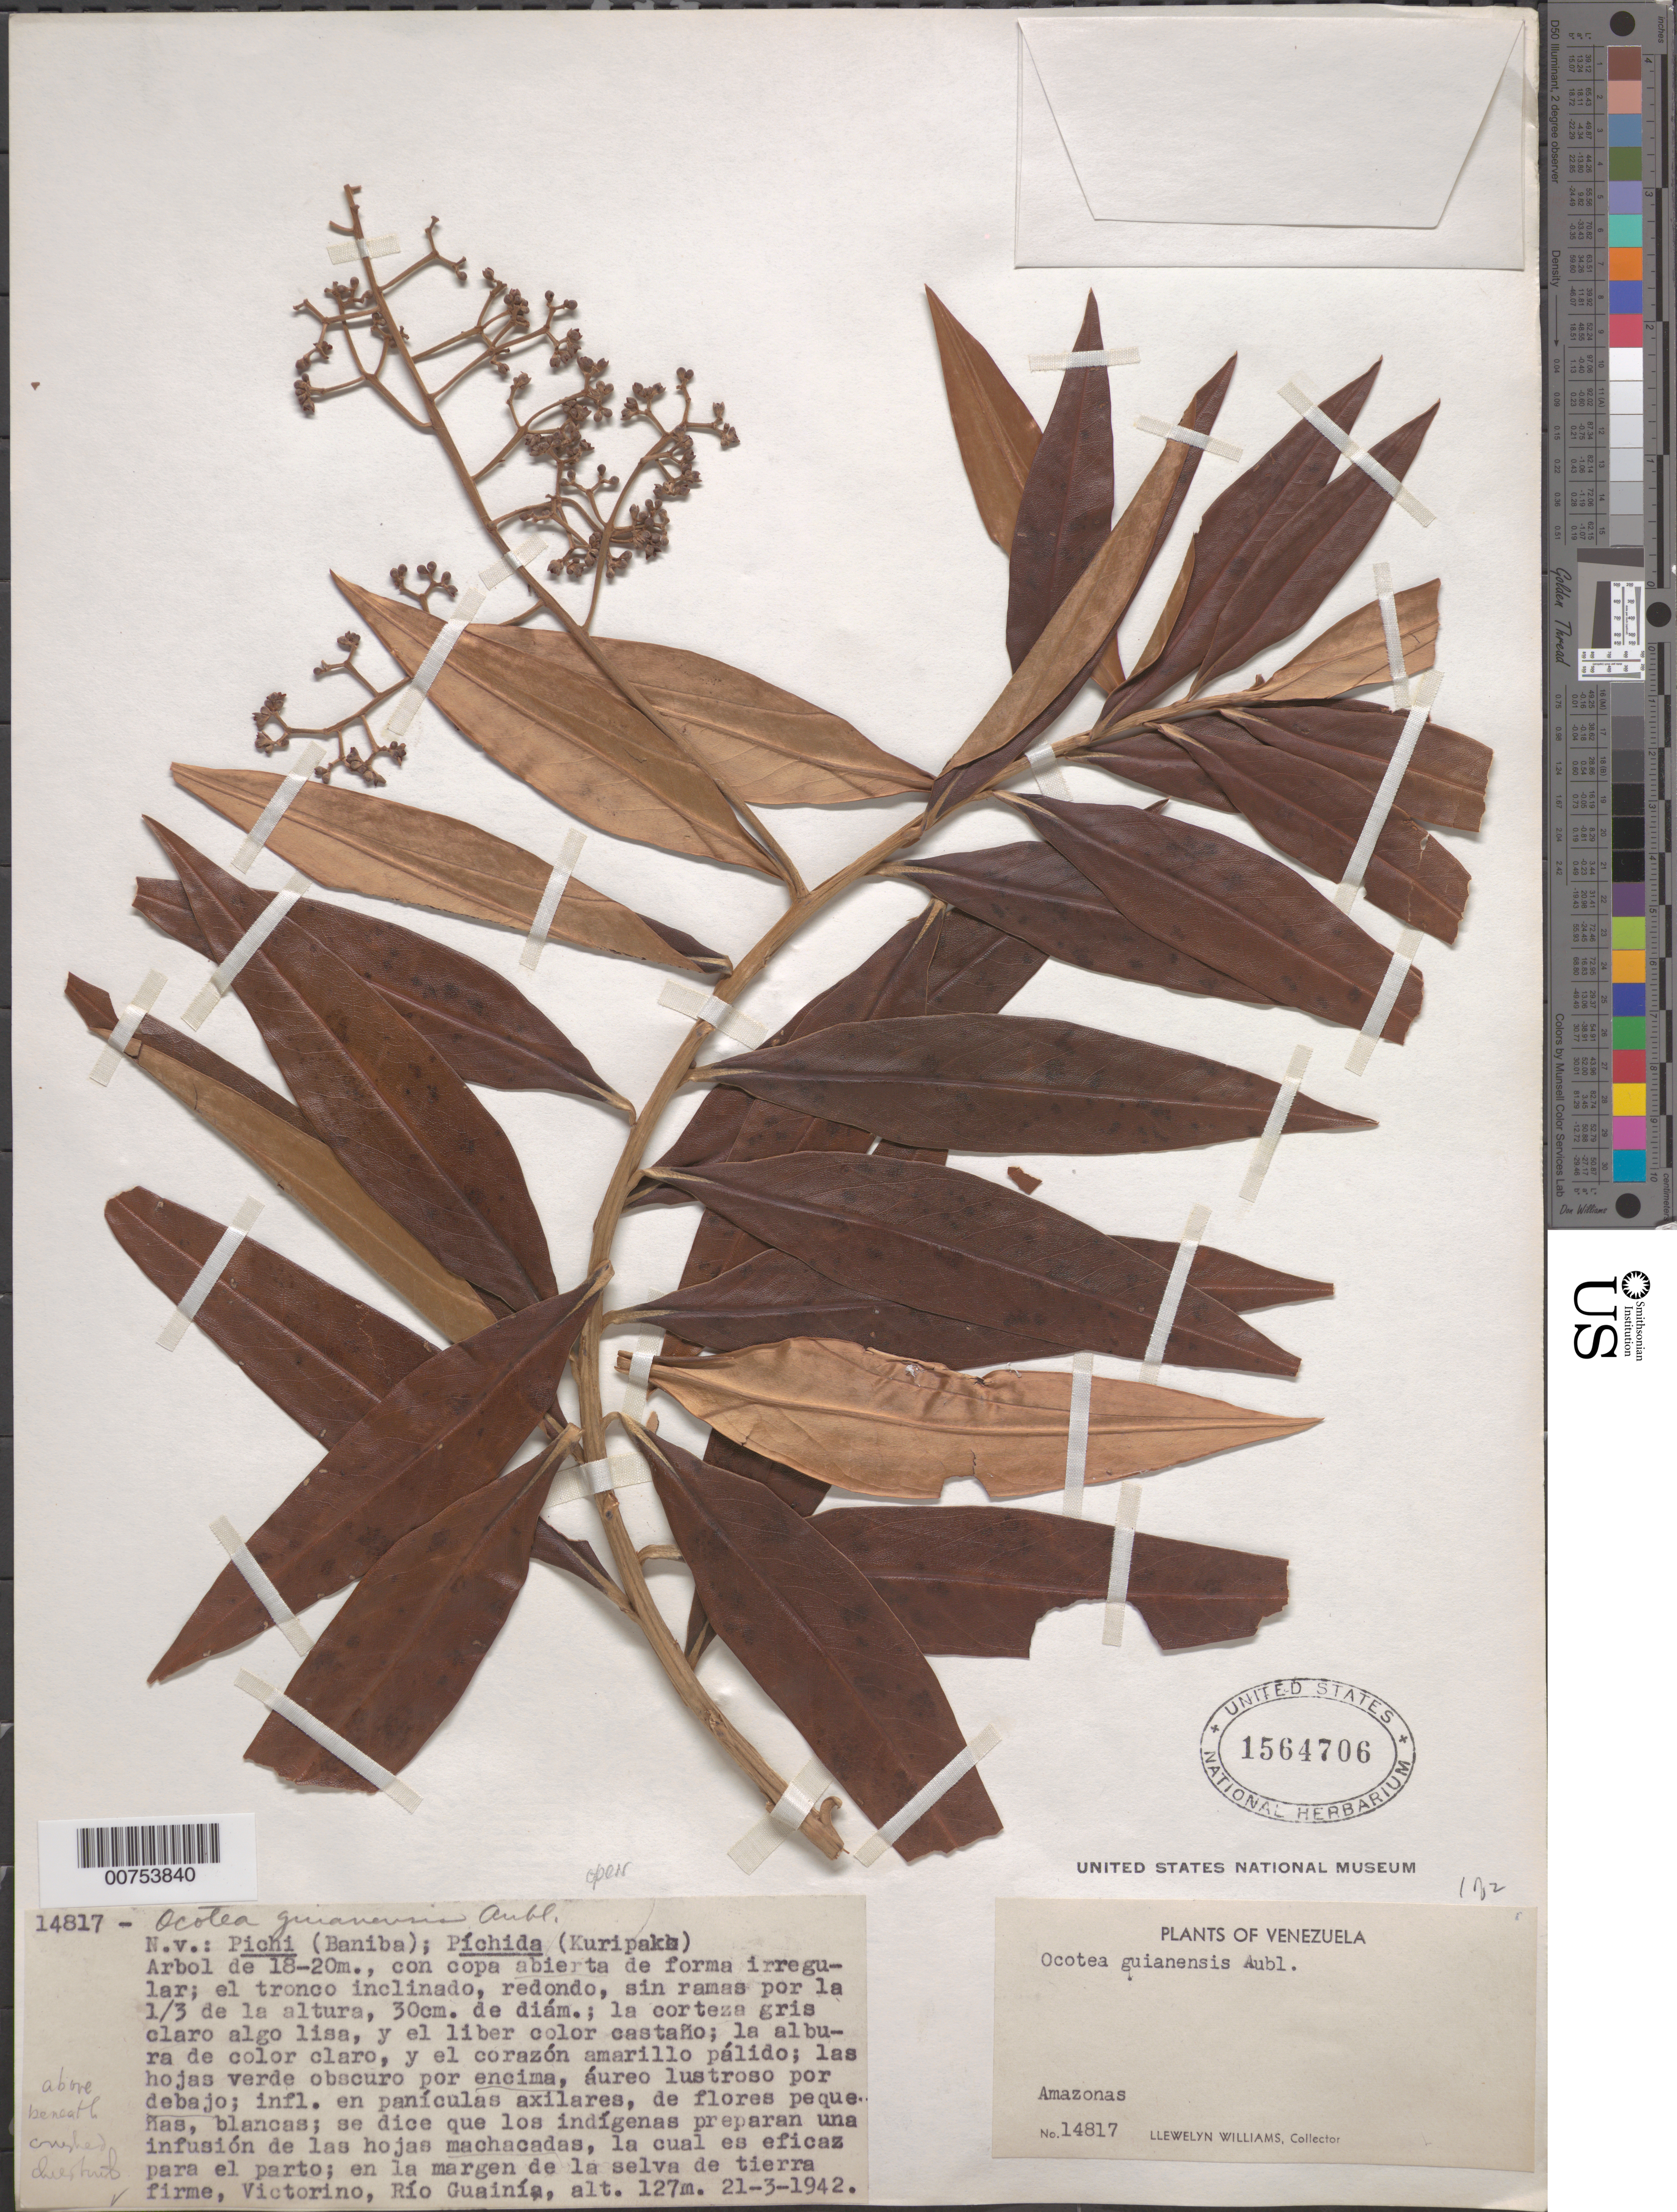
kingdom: Plantae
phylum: Tracheophyta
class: Magnoliopsida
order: Laurales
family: Lauraceae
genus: Ocotea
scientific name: Ocotea guianensis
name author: Aubl.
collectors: Ll. Williams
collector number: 14817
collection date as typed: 21-Mar-42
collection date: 1942-03-21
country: Venezuela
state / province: Amazonas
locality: Victorino, Río Guainía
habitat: Edge of terra firma forest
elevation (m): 127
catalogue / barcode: US 1564706